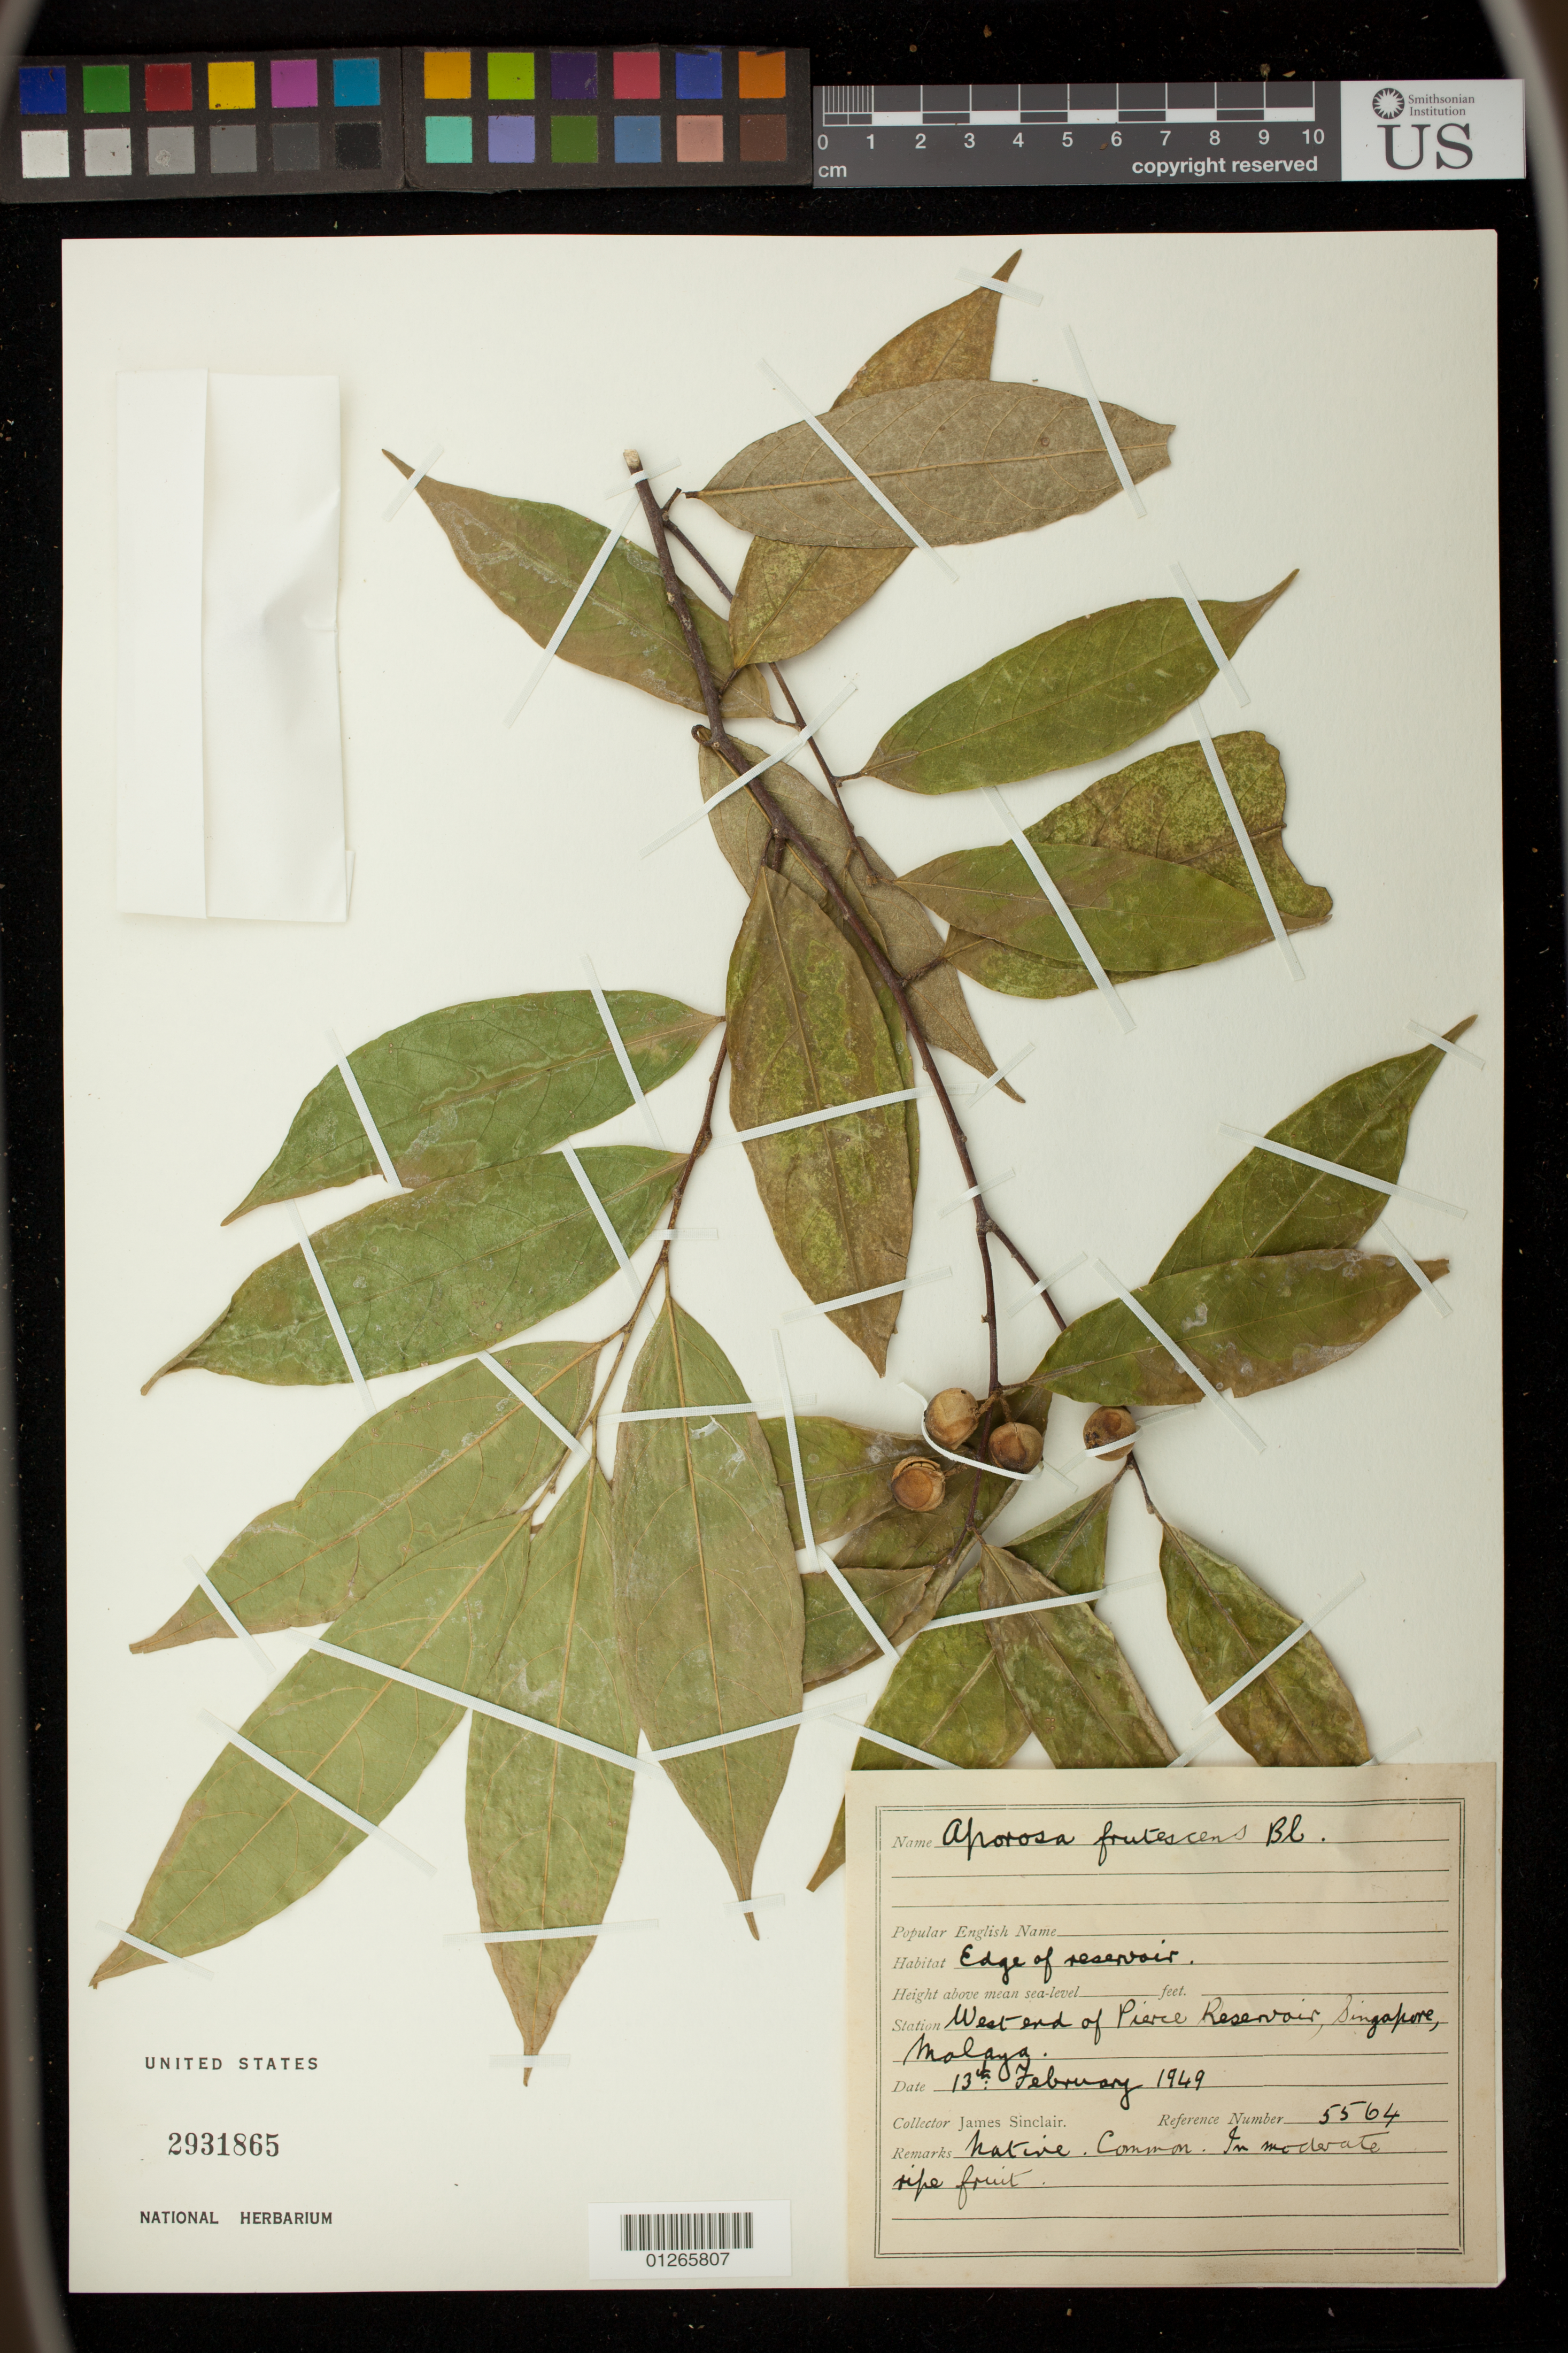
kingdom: Plantae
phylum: Tracheophyta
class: Magnoliopsida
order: Malpighiales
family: Phyllanthaceae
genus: Aporosa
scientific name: Aporosa frutescens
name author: Blume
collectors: J. Sinclair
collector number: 5564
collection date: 1949-02-13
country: Singapore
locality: West End of Pierce Reservoir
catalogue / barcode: US 2931865